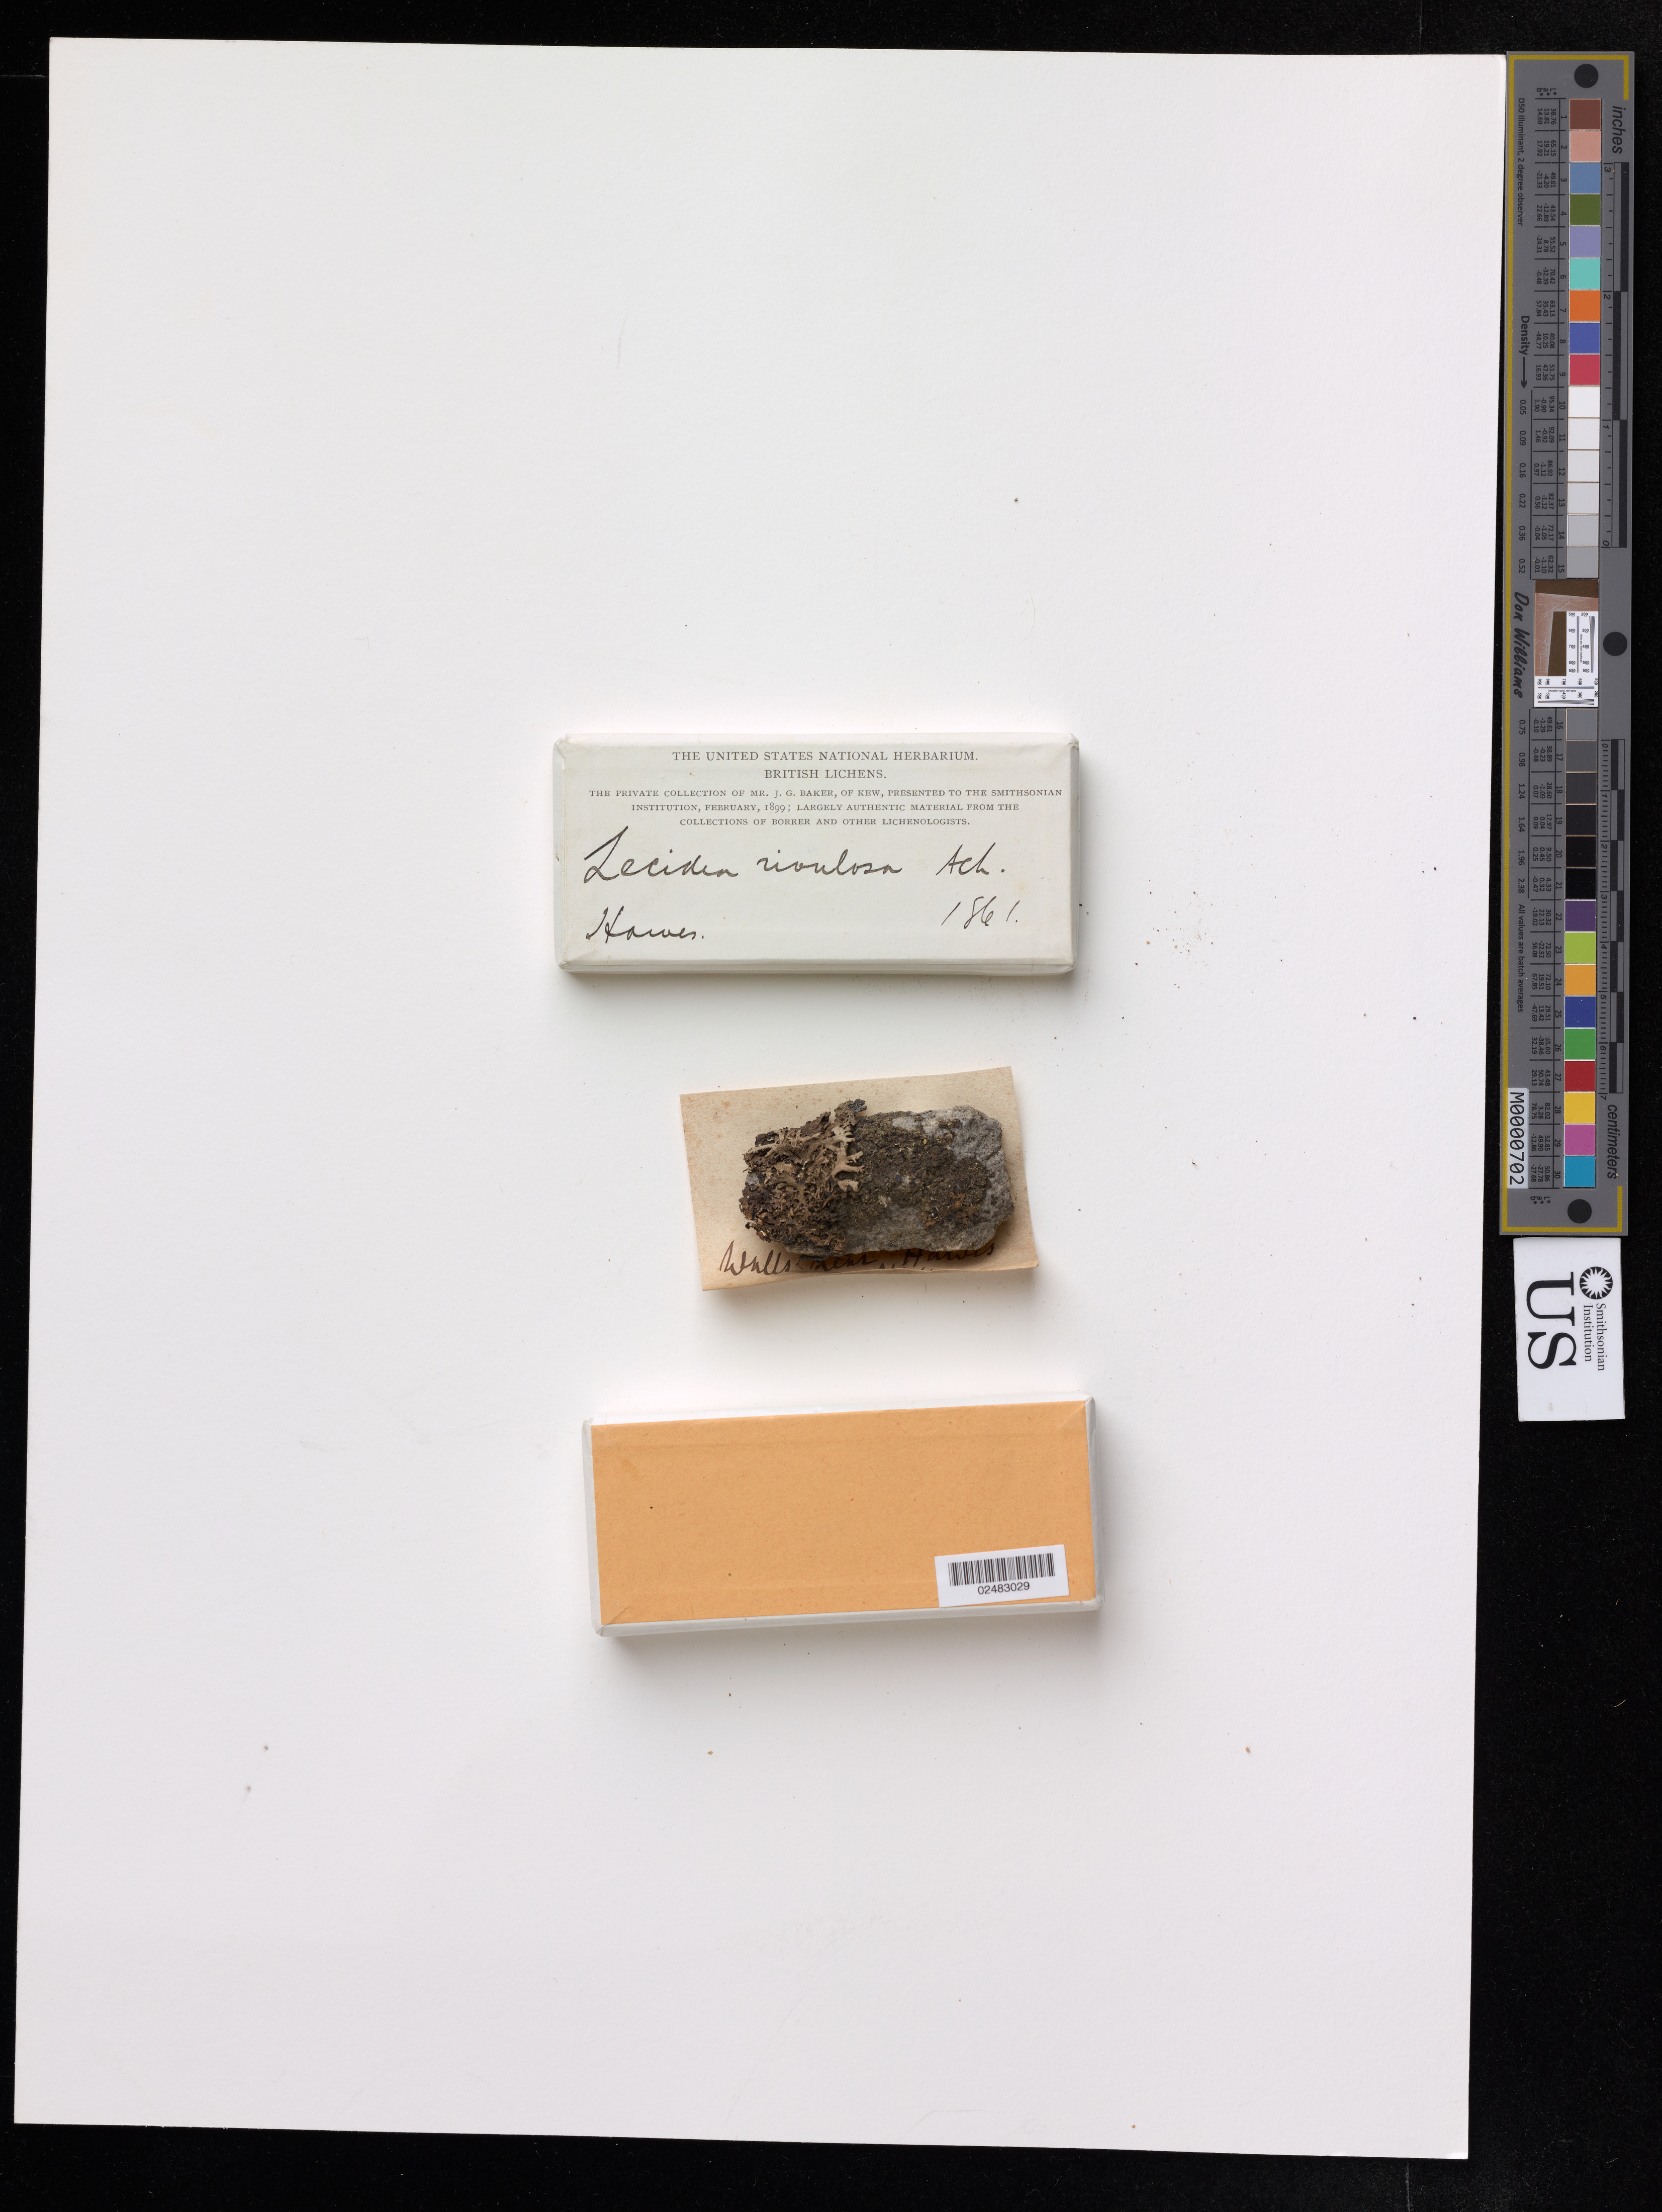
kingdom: Fungi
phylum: Ascomycota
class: Lecanoromycetes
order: Lecideales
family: Lecideaceae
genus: Lecidea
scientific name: Lecidea rivulosa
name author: Ach.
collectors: ex herb. J.G. Baker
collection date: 1861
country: United Kingdom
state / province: England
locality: Hawes